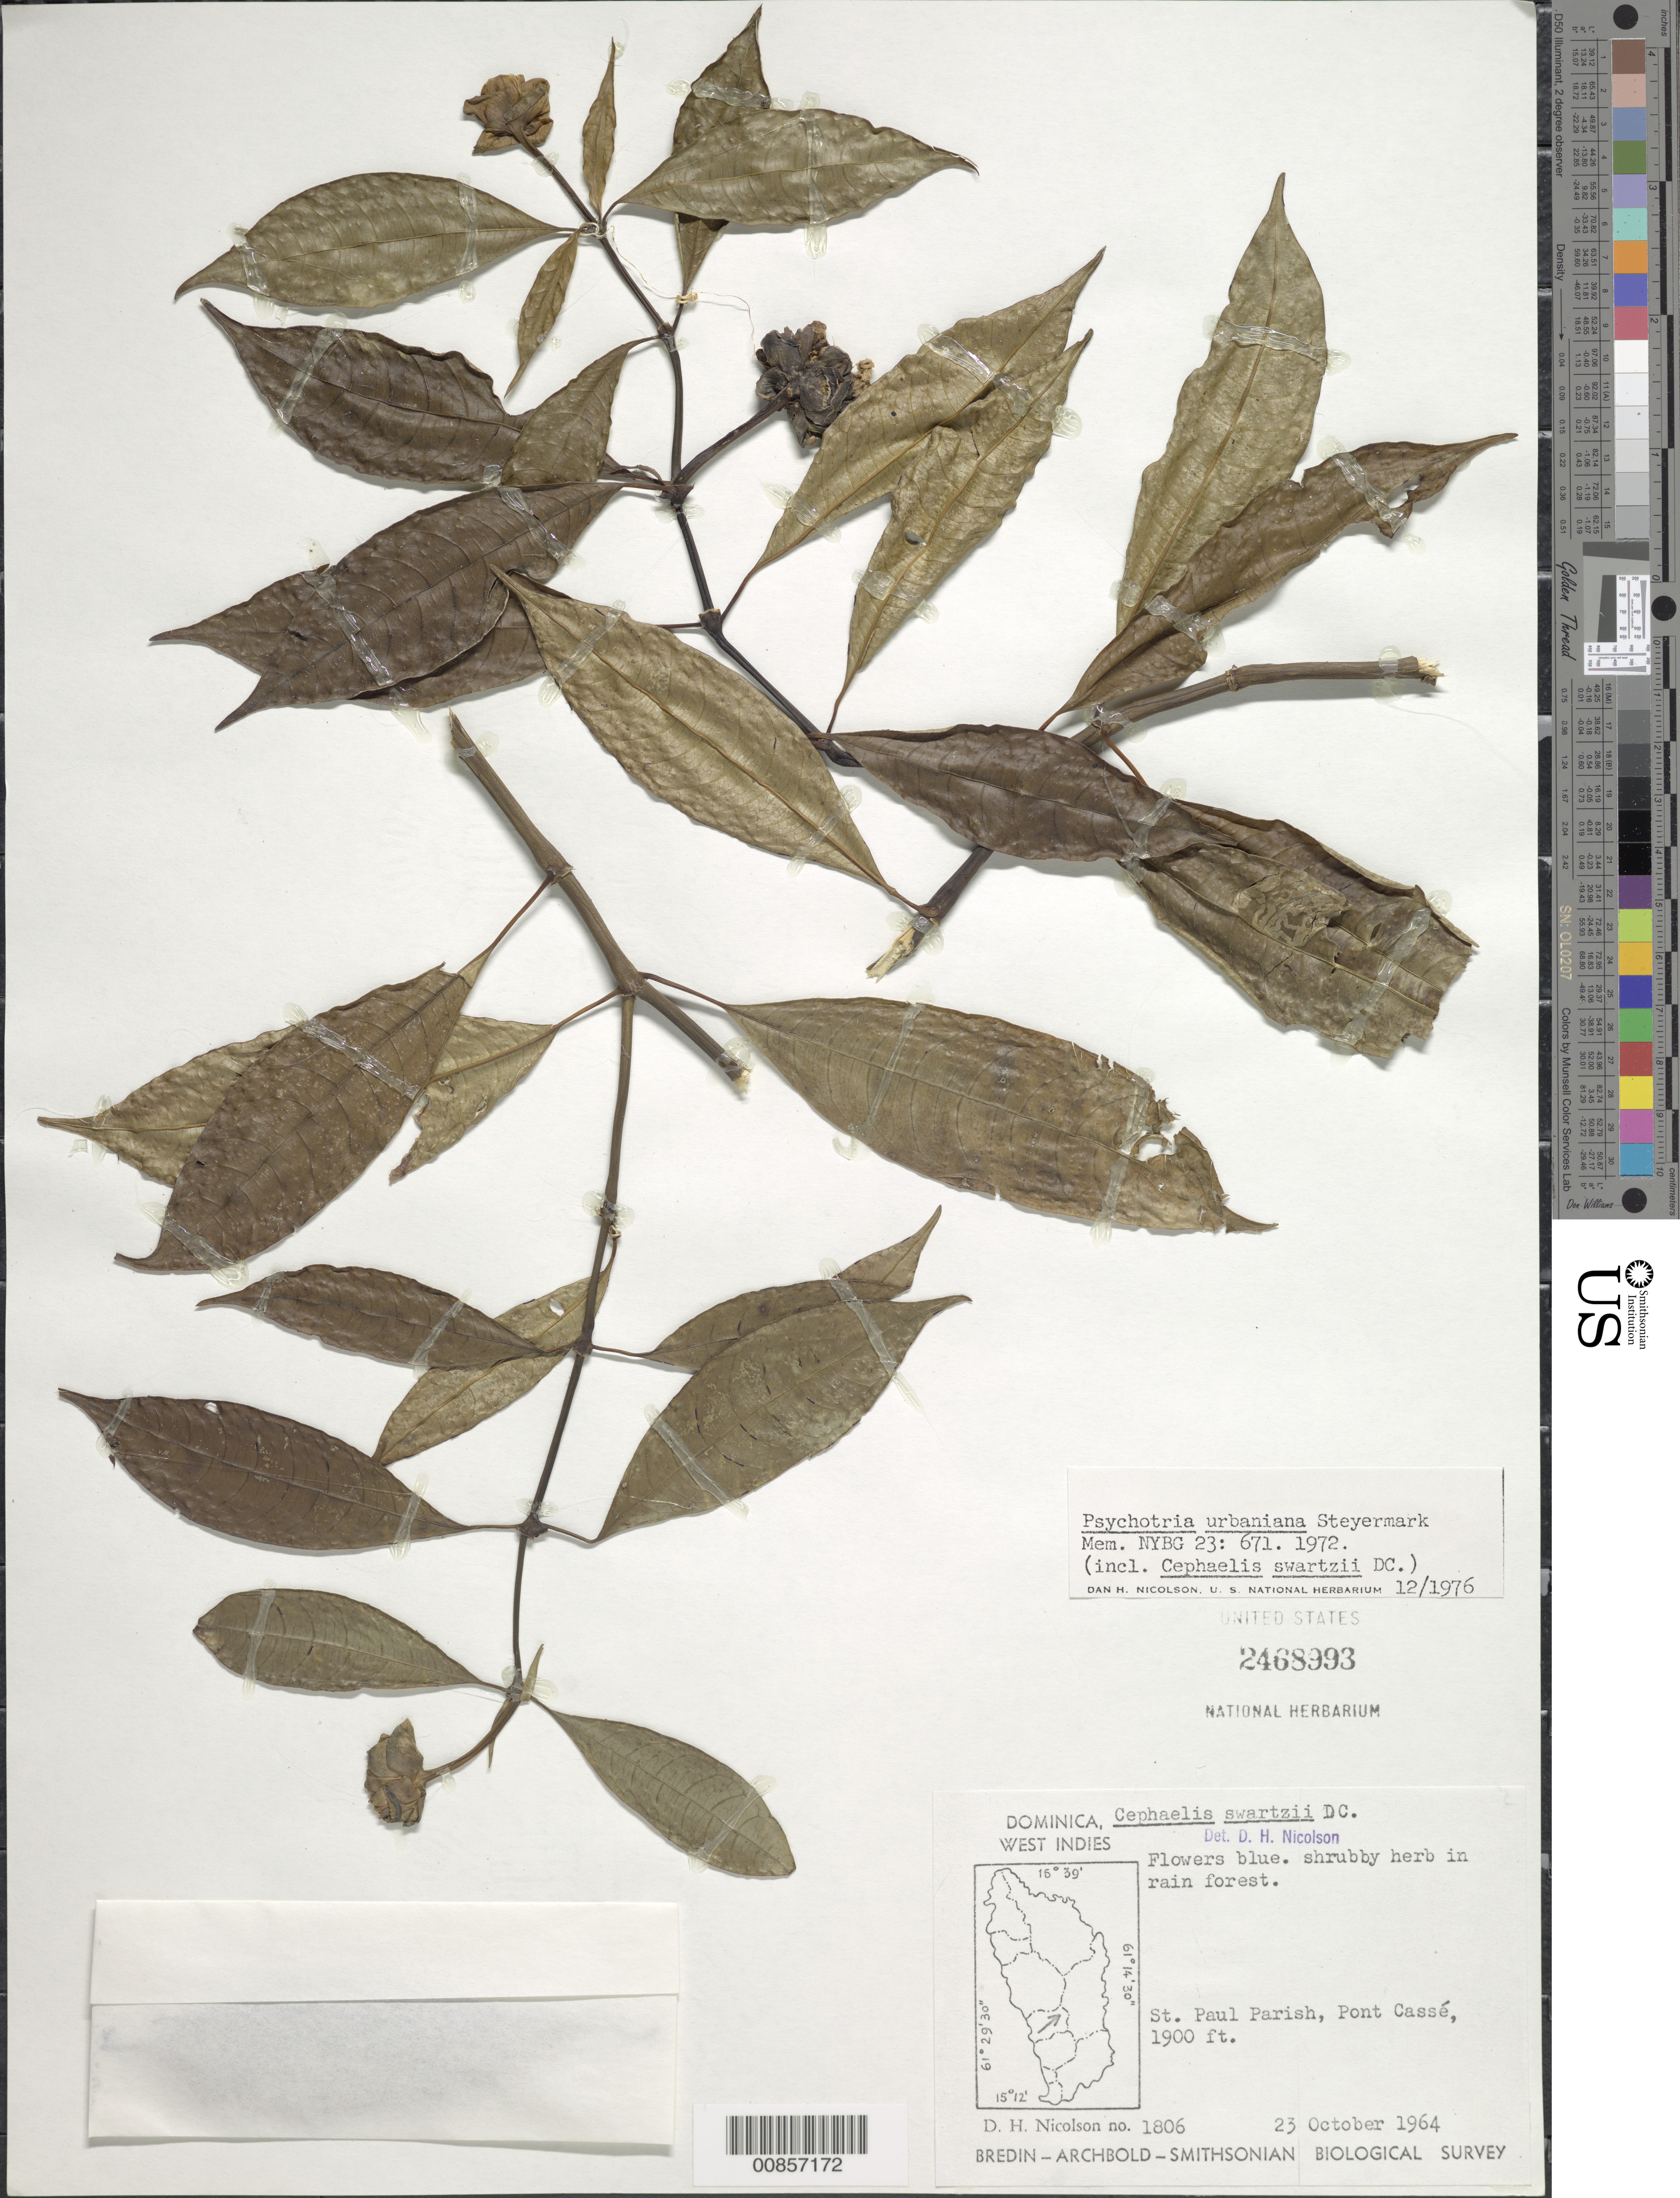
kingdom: Plantae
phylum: Tracheophyta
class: Magnoliopsida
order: Gentianales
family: Rubiaceae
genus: Psychotria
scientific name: Psychotria urbaniana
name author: Steyerm.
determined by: Nicolson, Dan H.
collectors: D. H. Nicolson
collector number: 1806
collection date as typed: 23 Oct 1964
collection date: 1964-10-23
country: Dominica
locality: Pont Cassé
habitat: Rainforest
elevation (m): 579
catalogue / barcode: US 2468993